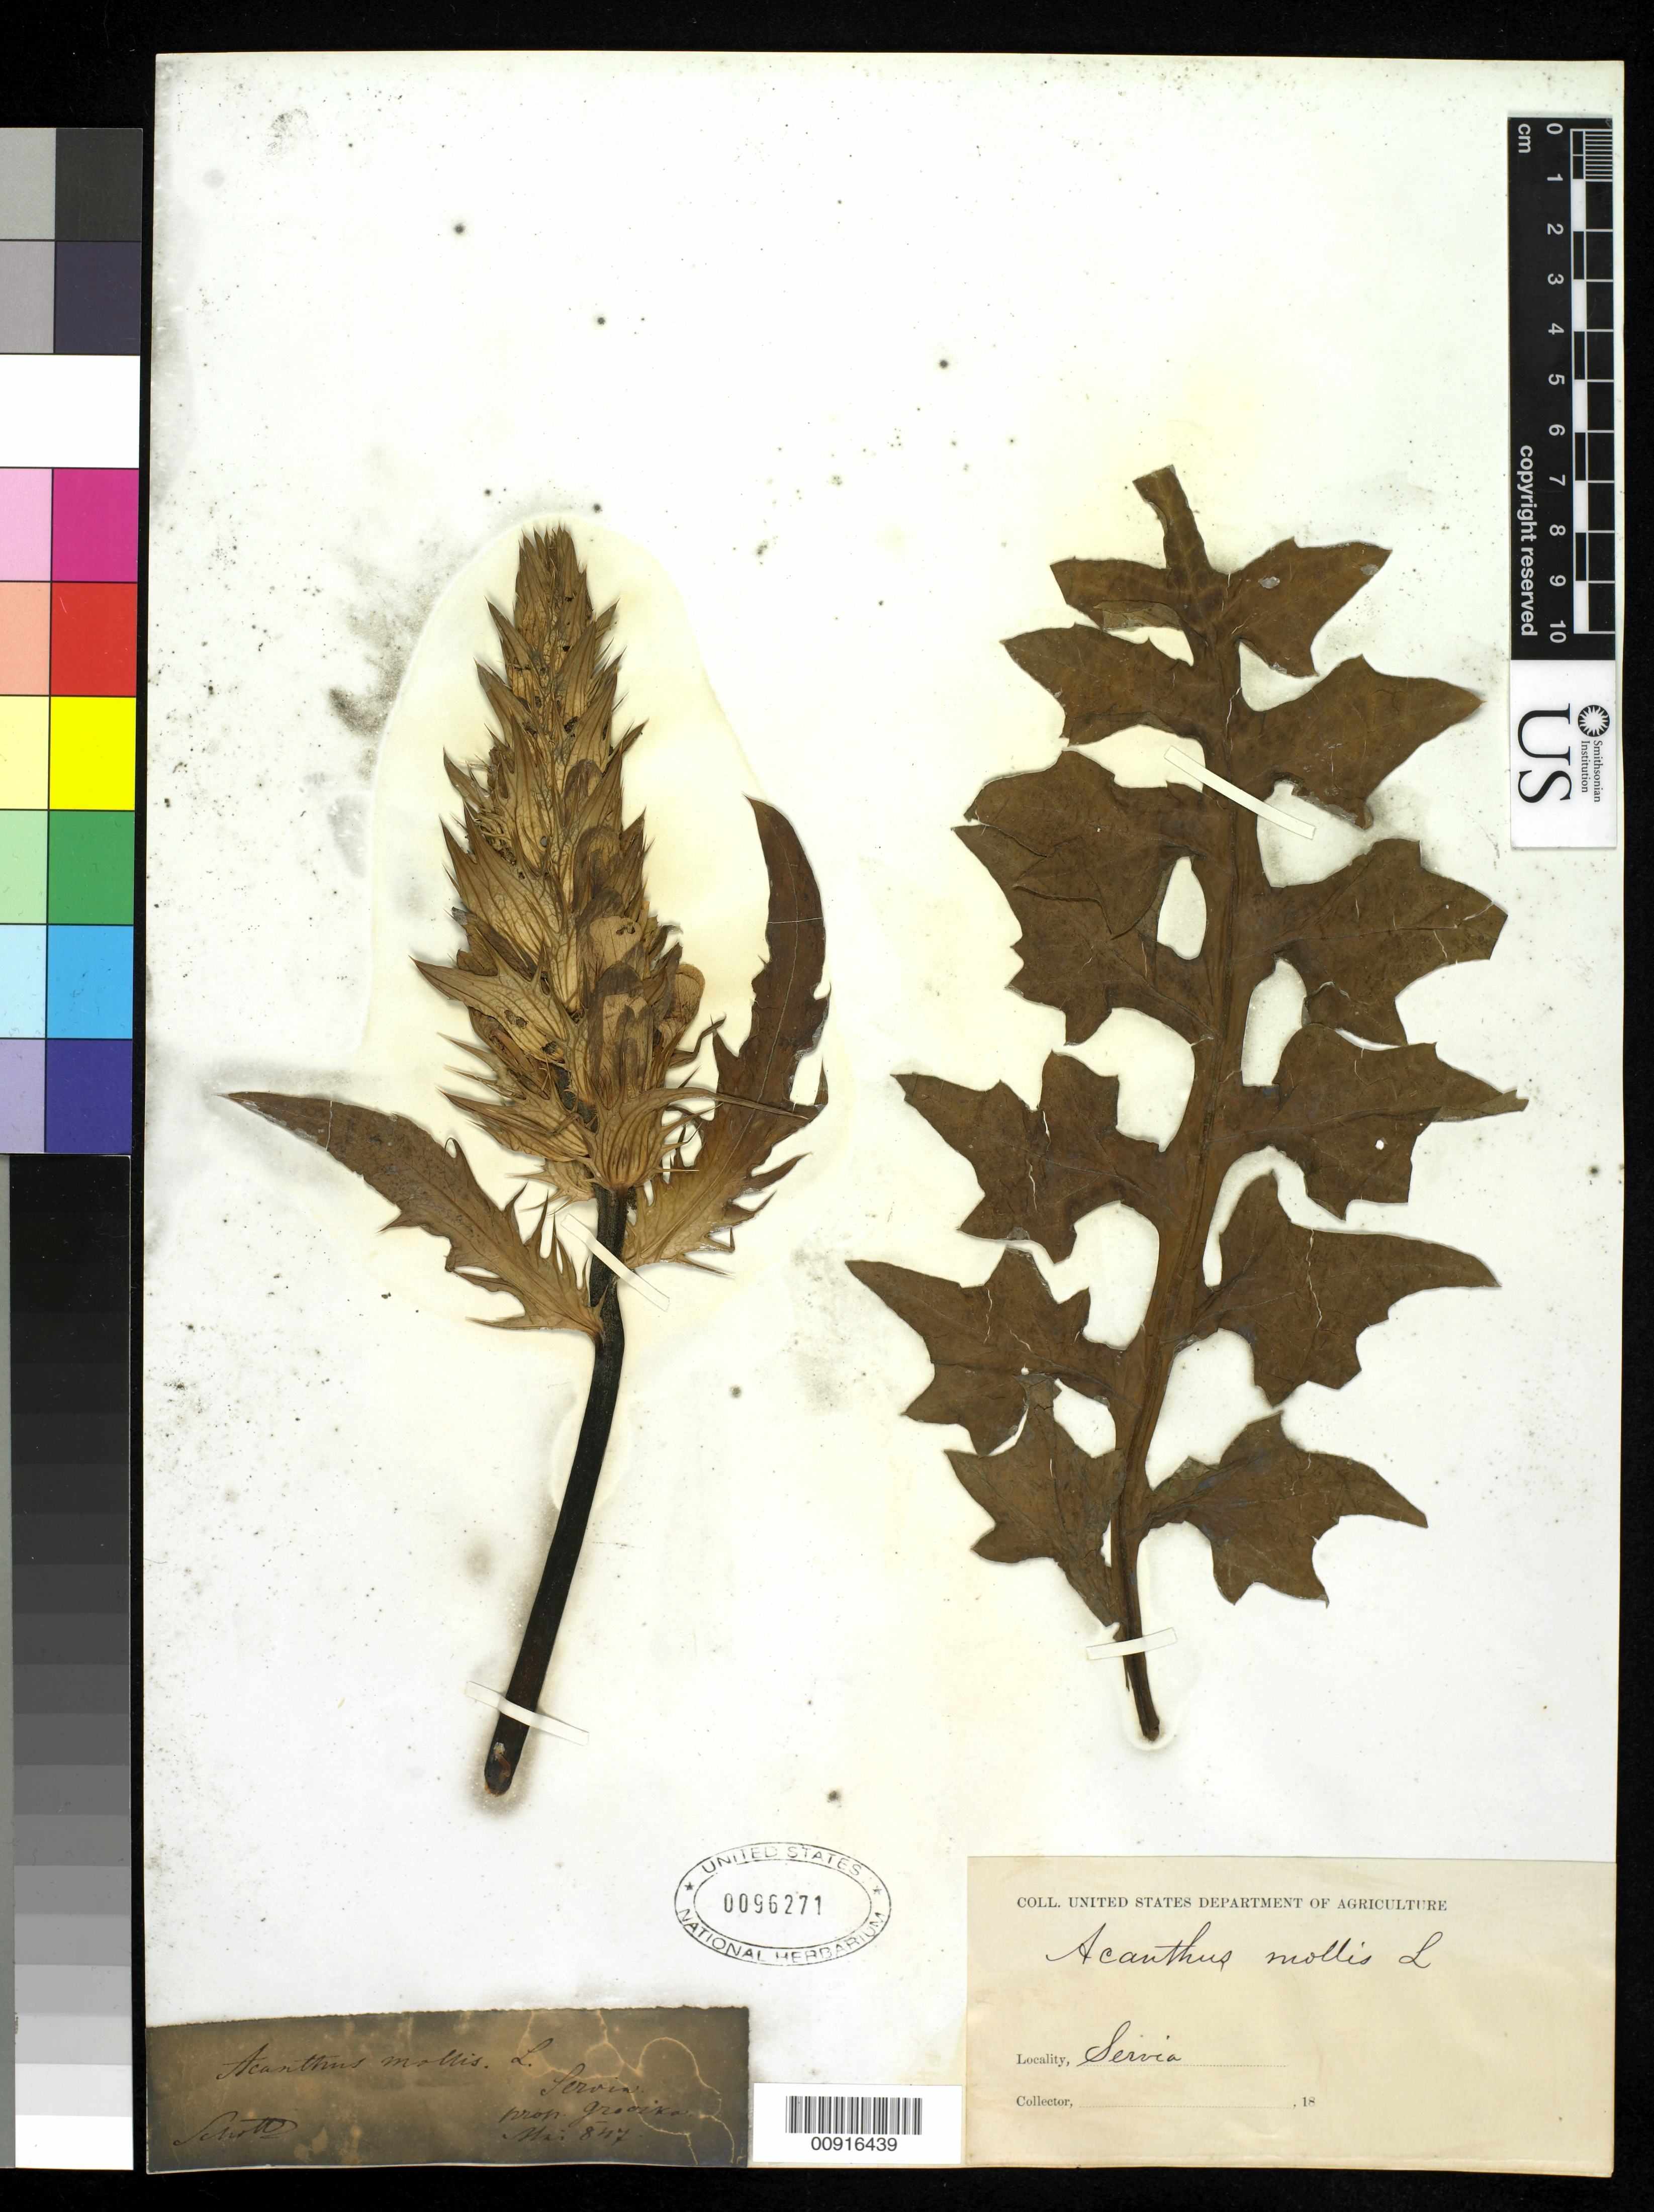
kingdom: Plantae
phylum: Tracheophyta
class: Magnoliopsida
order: Lamiales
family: Acanthaceae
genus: Acanthus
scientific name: Acanthus mollis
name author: L.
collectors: Schott, --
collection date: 1847-05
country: Serbia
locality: Near Grosnica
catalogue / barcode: US 96271